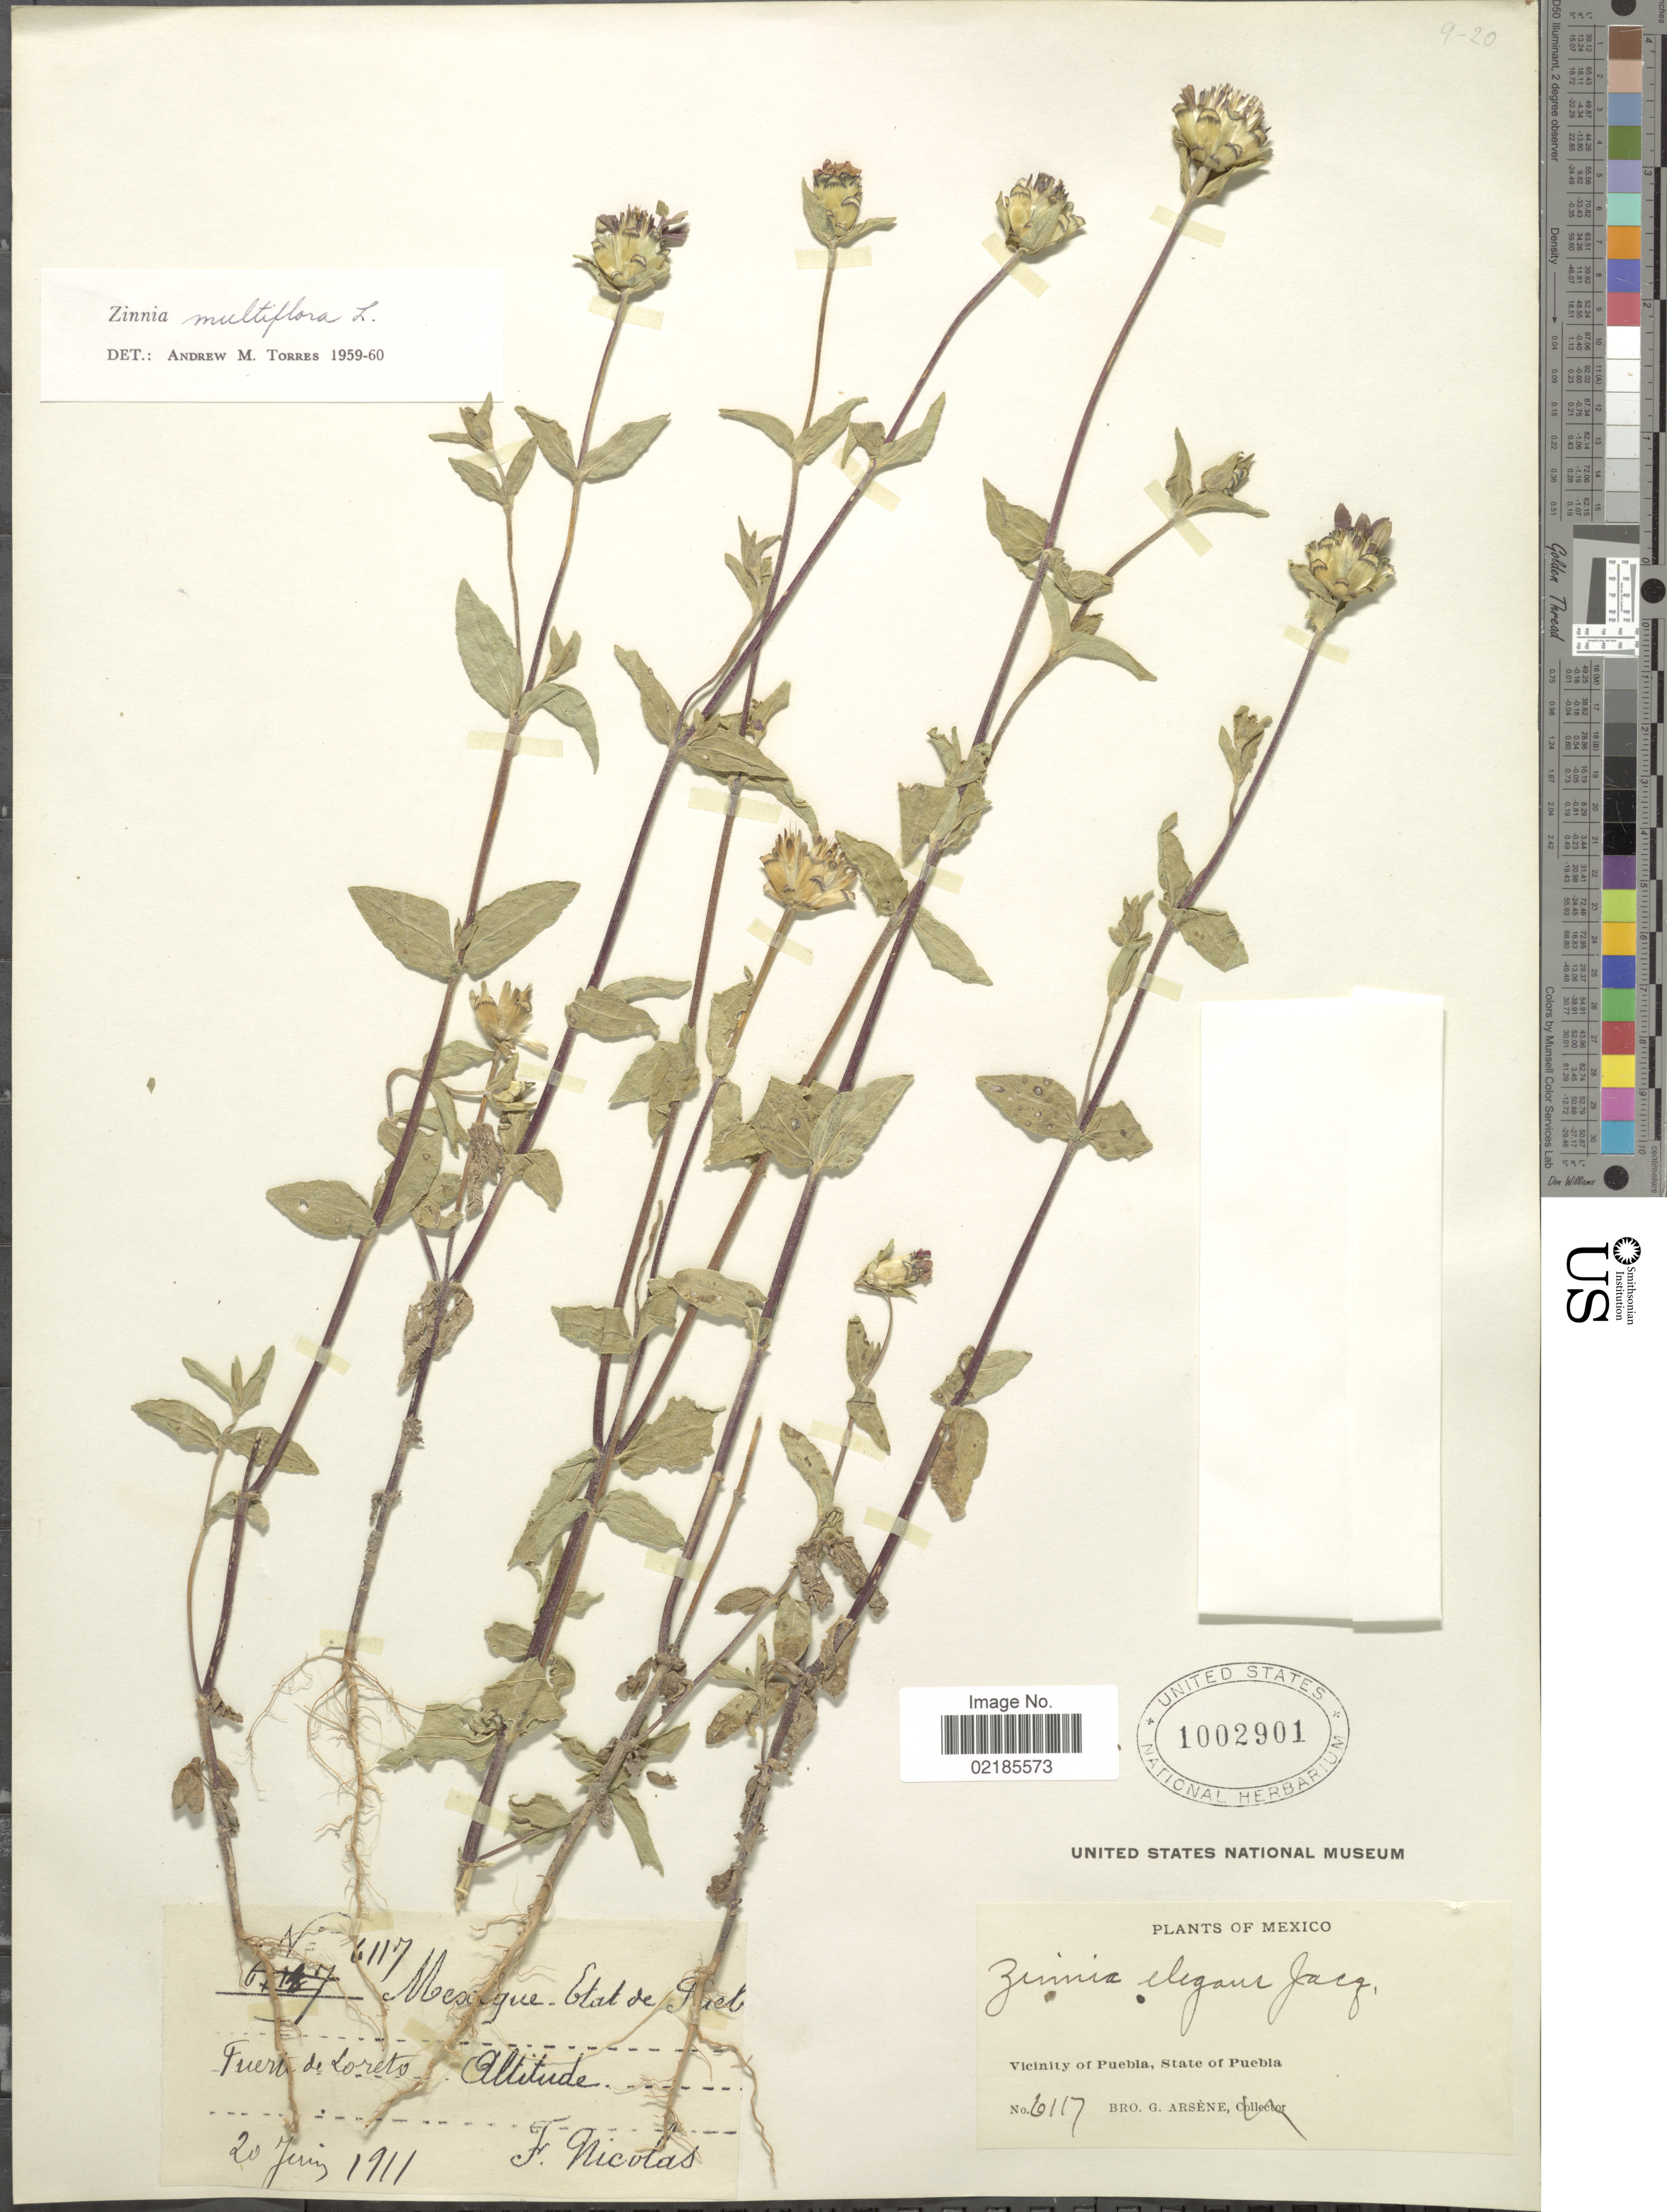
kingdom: Plantae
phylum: Tracheophyta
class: Magnoliopsida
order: Asterales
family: Asteraceae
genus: Zinnia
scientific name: Zinnia peruviana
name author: (L.) L.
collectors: F. Nicolas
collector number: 6117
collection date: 1911-06-20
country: Mexico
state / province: Puebla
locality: Fuert de Loreto, Vicinity of Puebla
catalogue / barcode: US 1002901